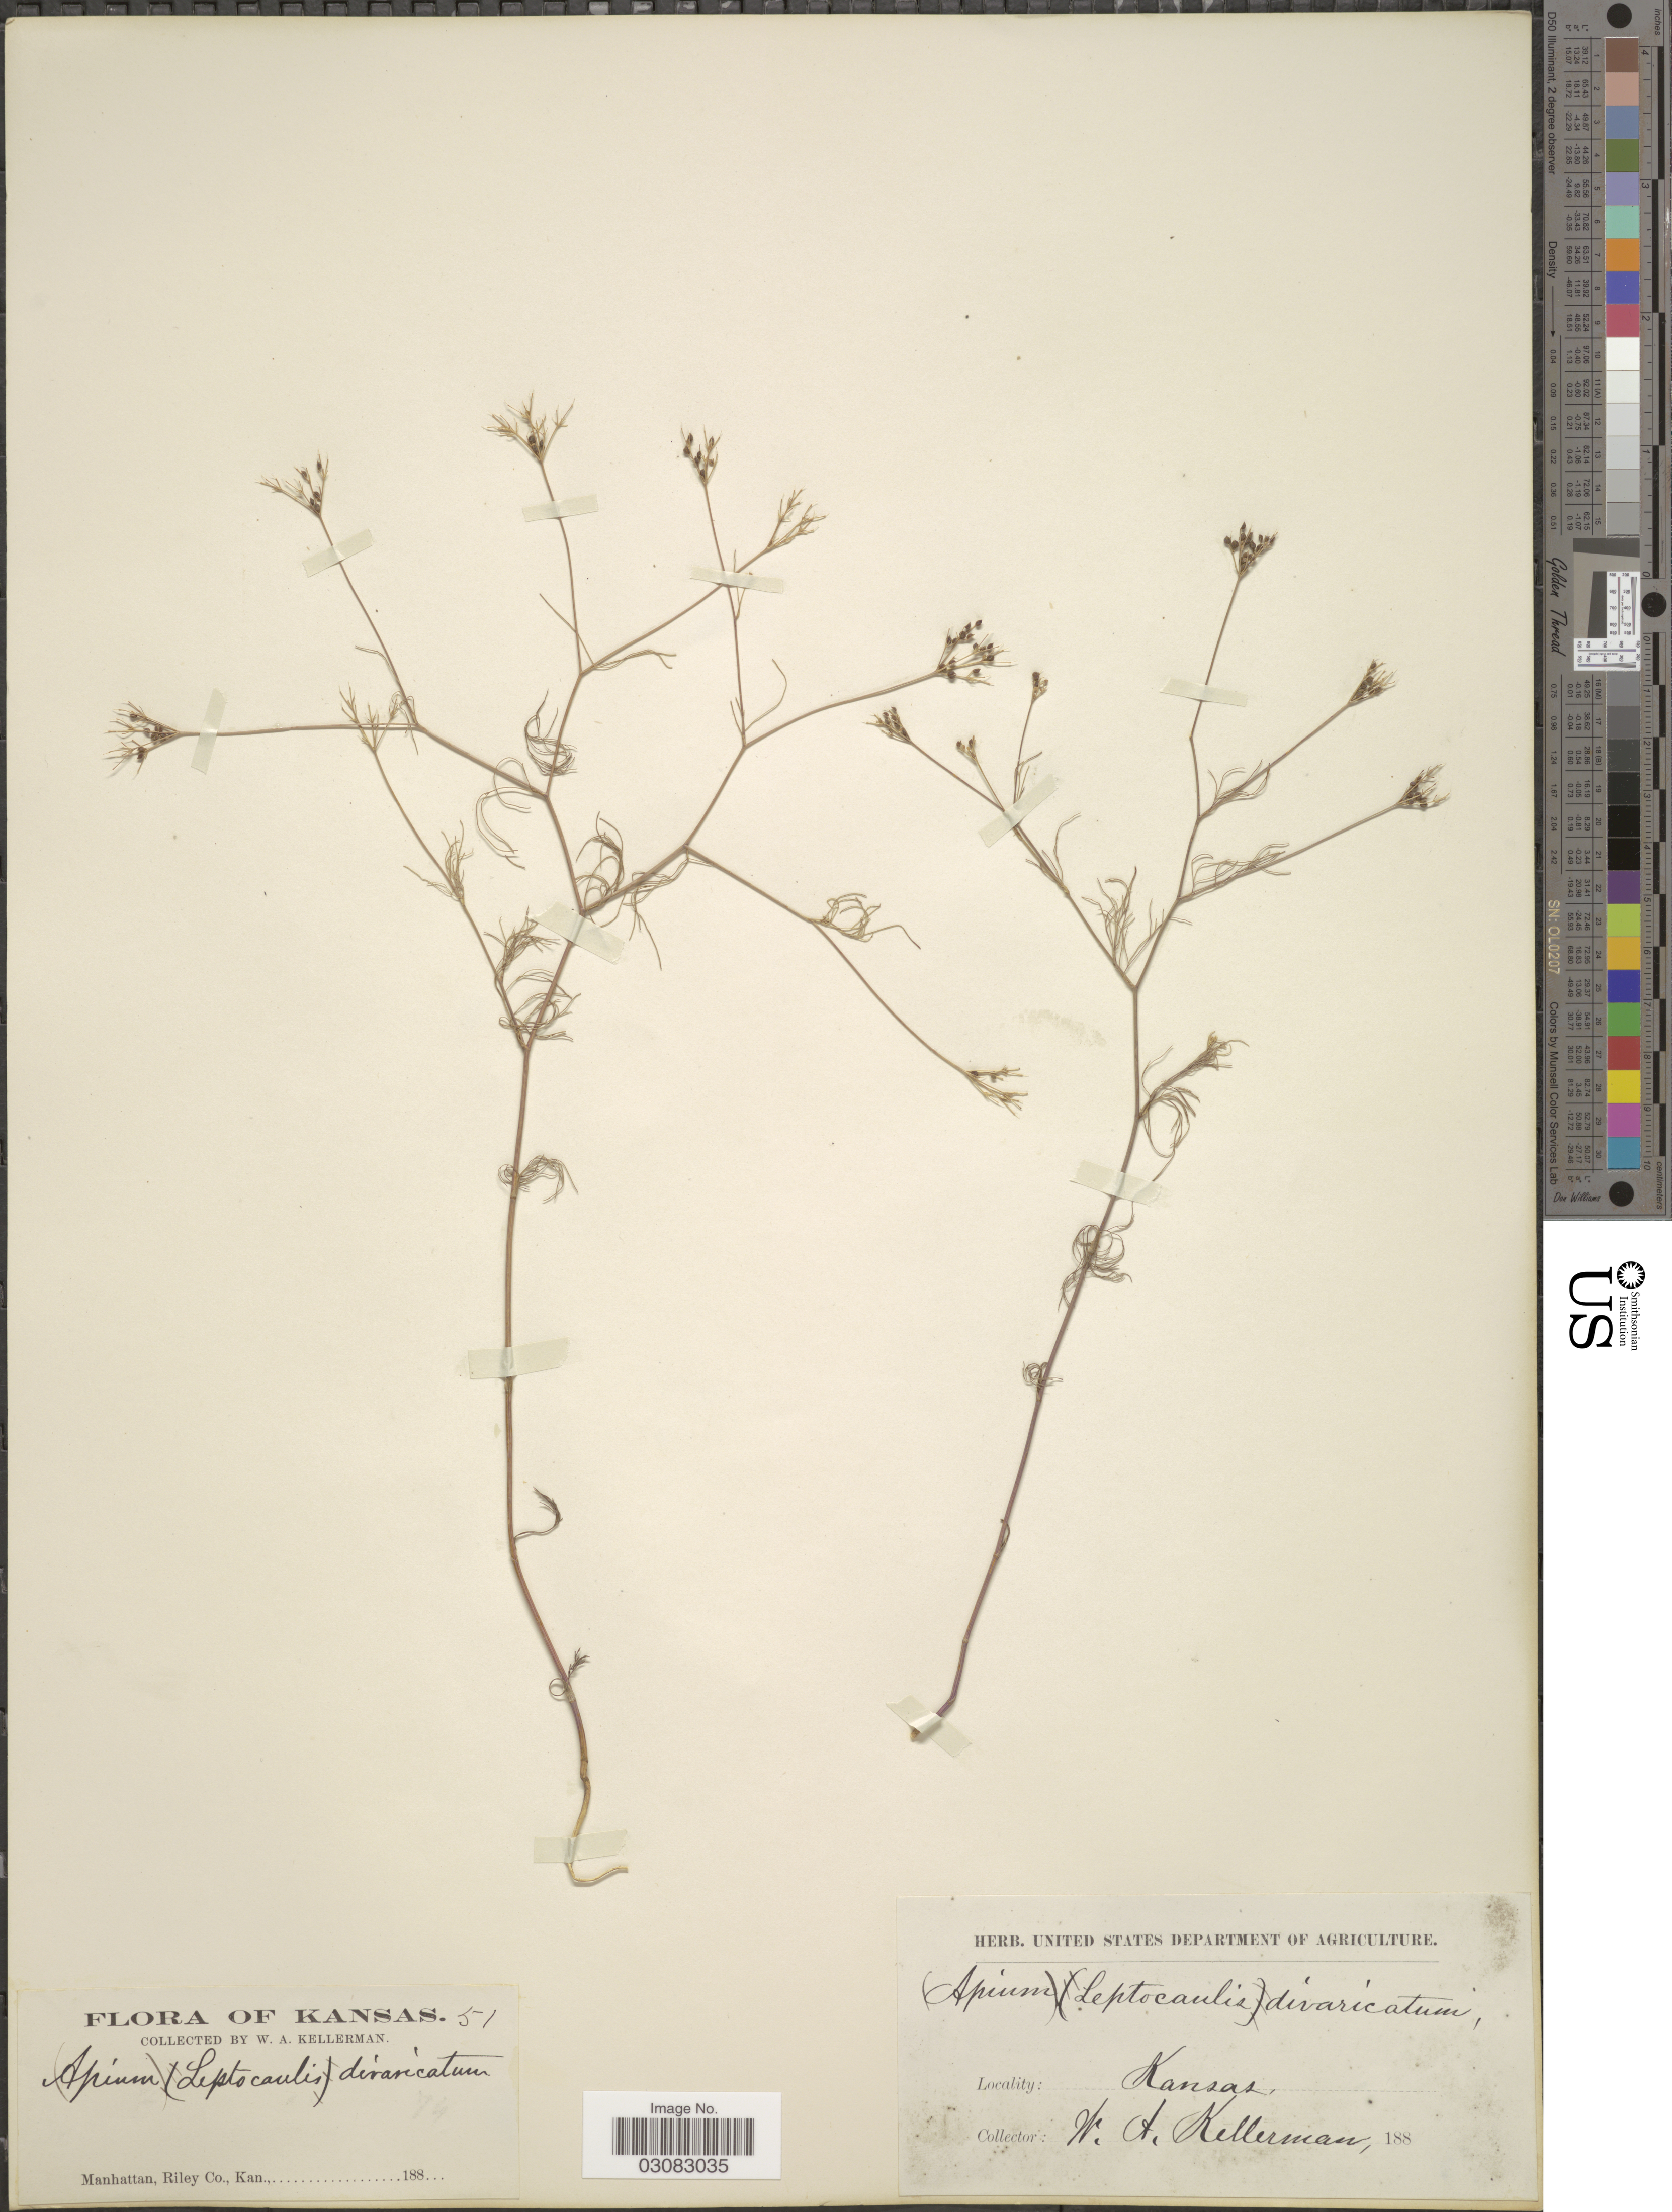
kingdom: Plantae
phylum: Tracheophyta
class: Magnoliopsida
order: Apiales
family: Apiaceae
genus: Spermolepis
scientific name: Spermolepis divaricata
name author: (Walter) Raf.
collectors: W. Kellerman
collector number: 51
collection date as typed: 188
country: United States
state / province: Kansas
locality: Manhattan, Riley Co.